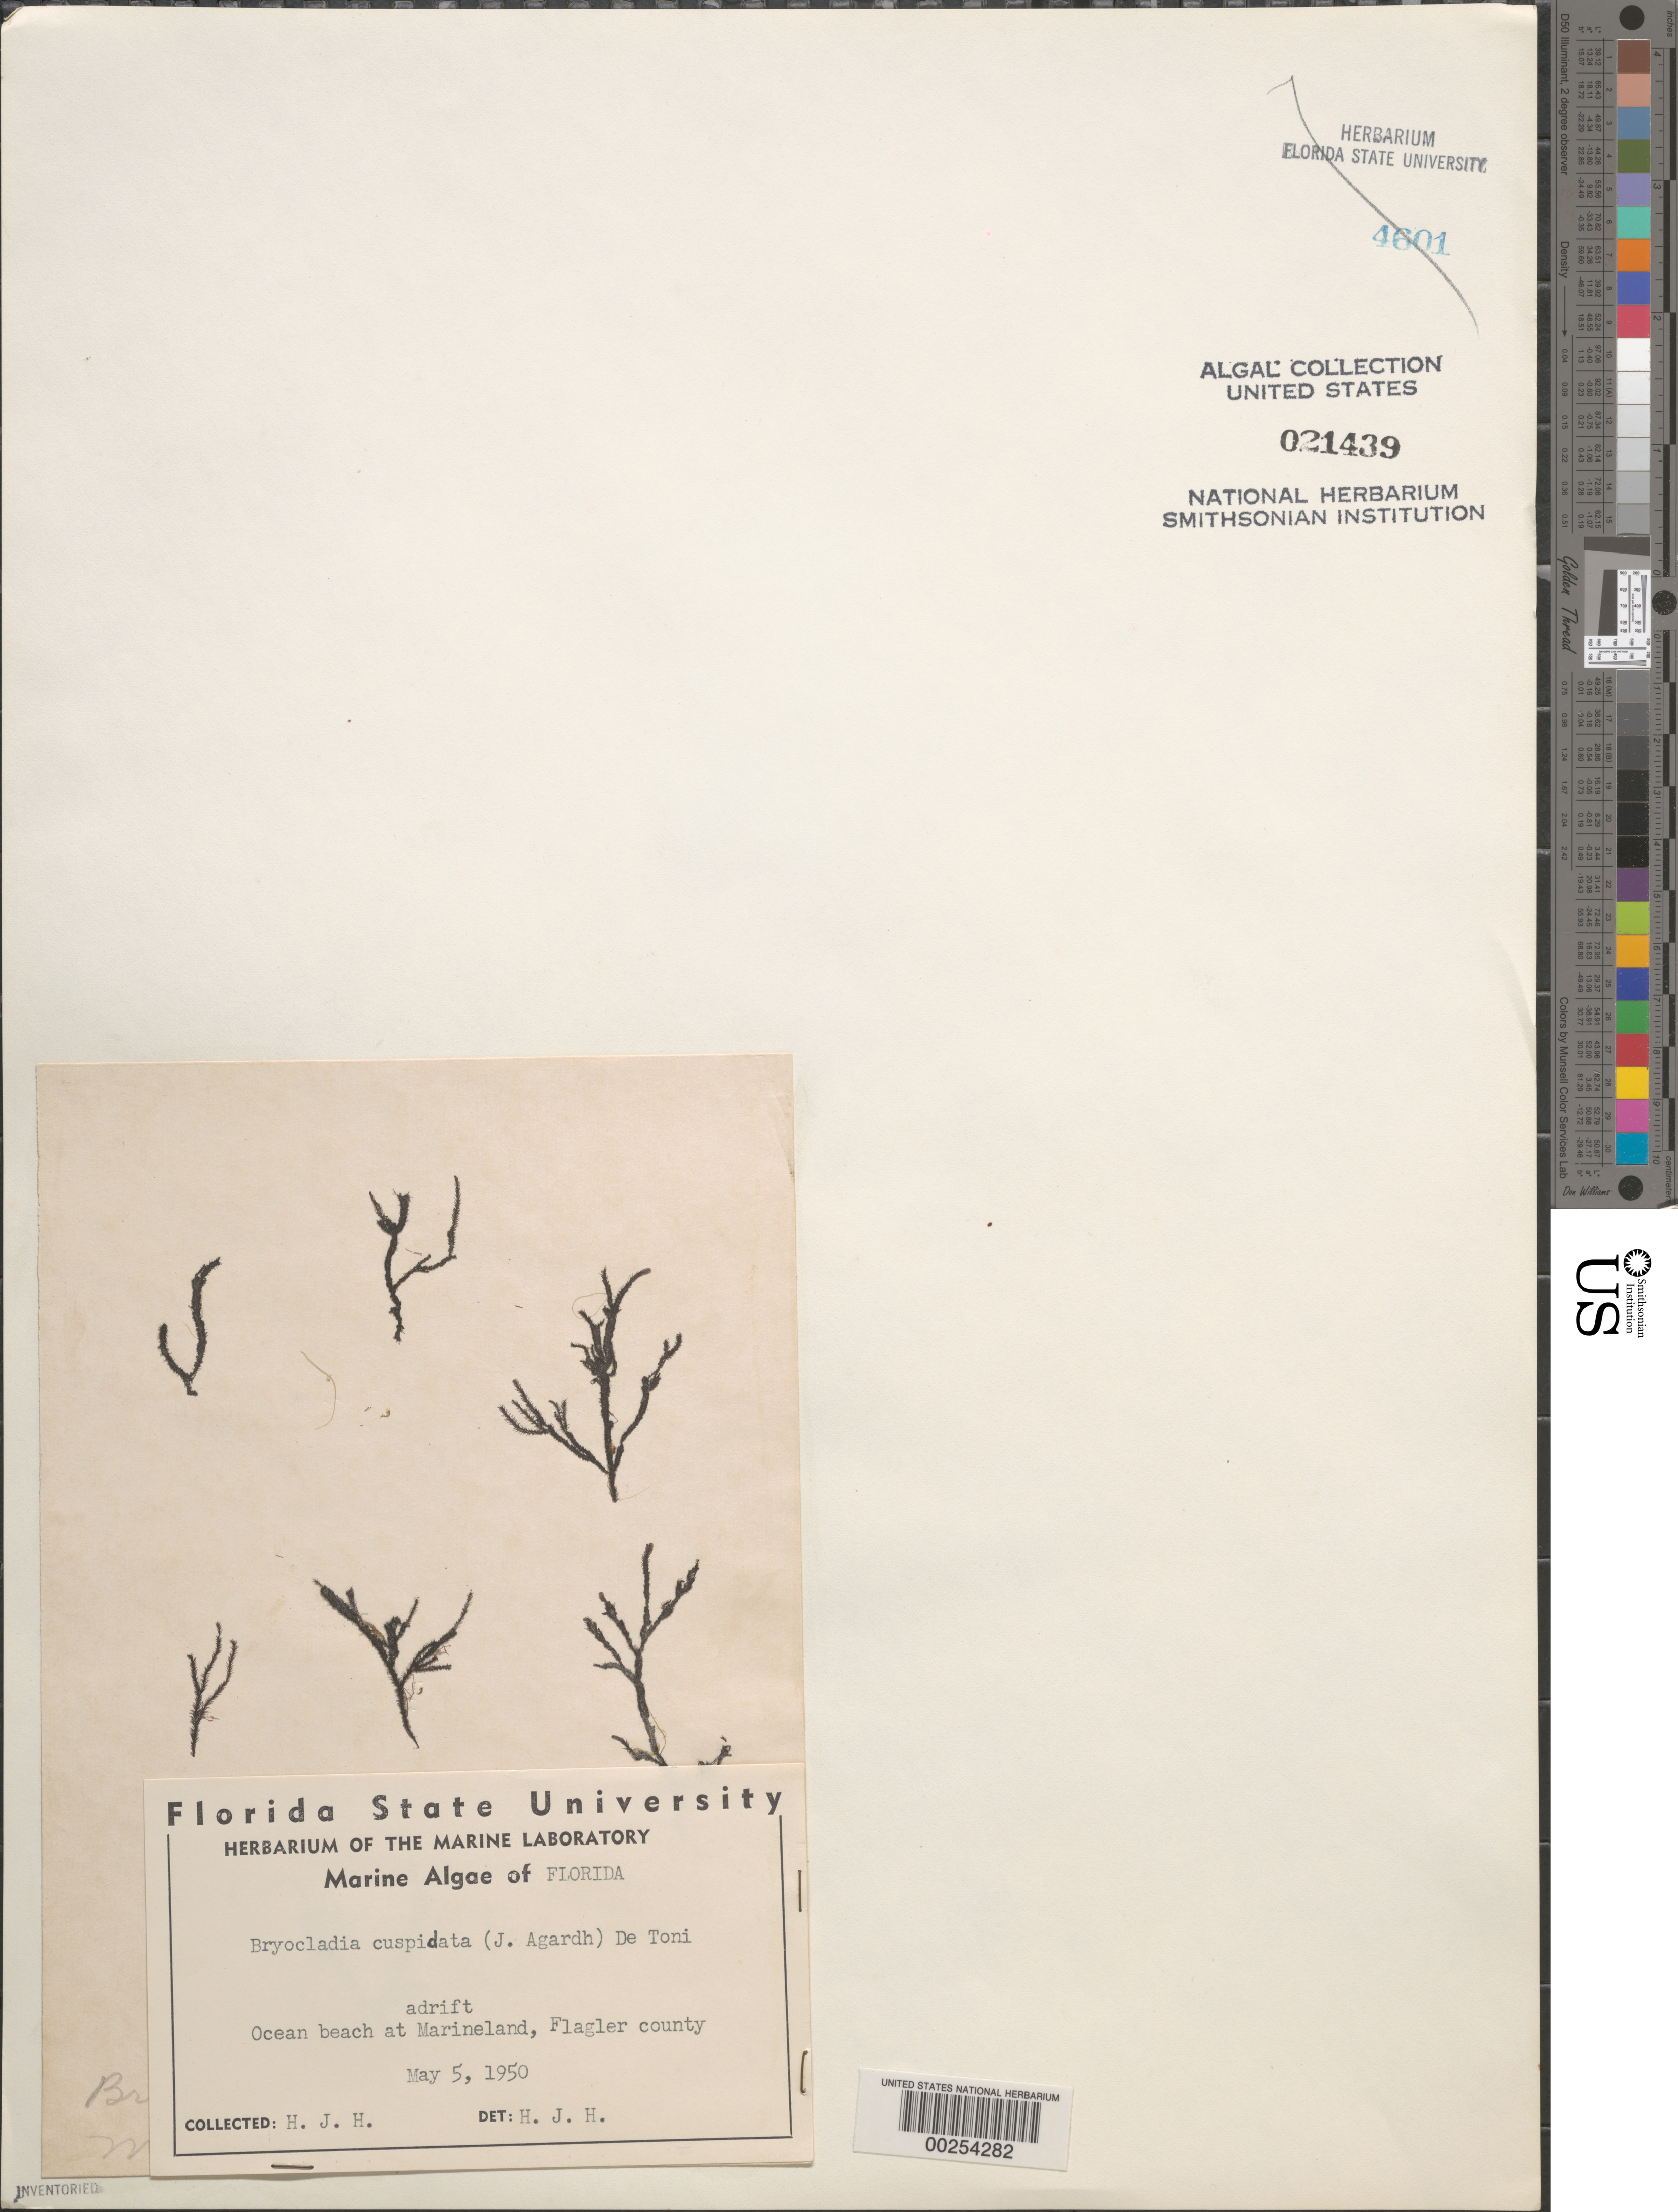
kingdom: Plantae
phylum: Rhodophyta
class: Florideophyceae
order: Ceramiales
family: Rhodomelaceae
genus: Bryocladia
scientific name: Bryocladia cuspidata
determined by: Humm, Harold J.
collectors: H. J. Humm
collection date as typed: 05 May 1950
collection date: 1950-05-05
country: United States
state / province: Florida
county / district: Flagler County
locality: Marineland ocean beach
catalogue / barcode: US 21439